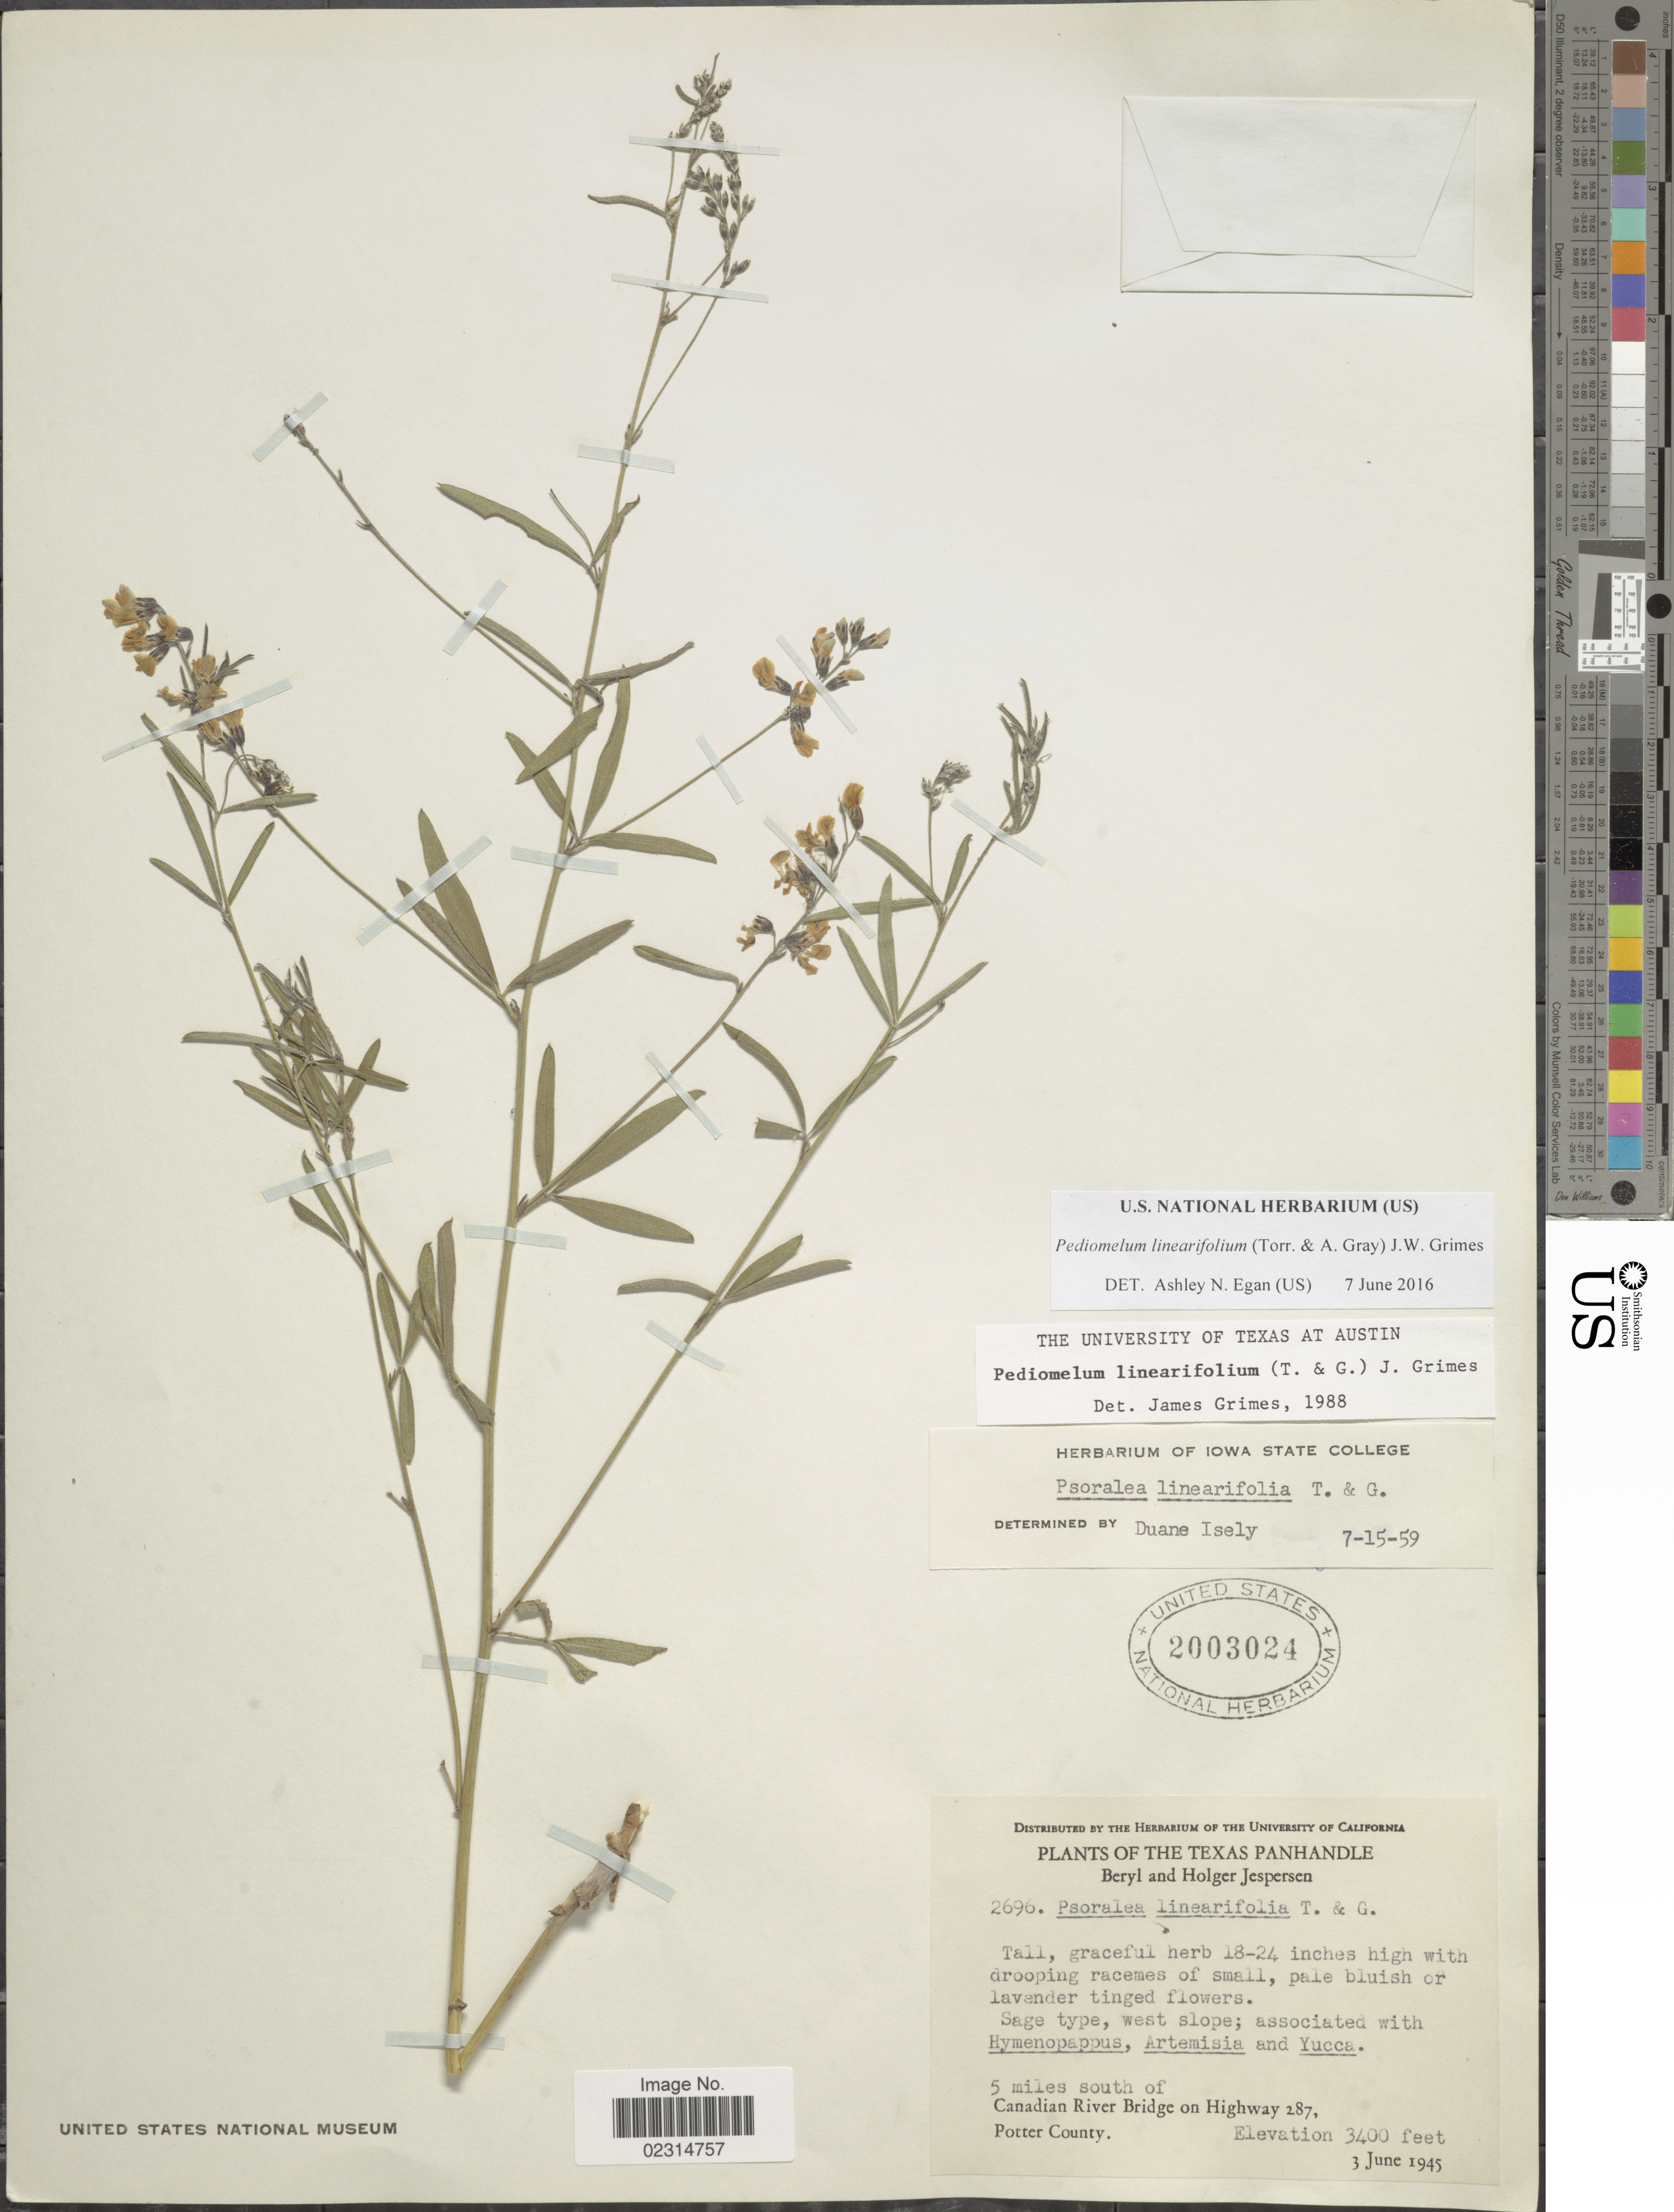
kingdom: Plantae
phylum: Tracheophyta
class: Magnoliopsida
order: Fabales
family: Fabaceae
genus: Pediomelum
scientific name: Pediomelum linearifolium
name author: (Torr. & A. Gray) J.W. Grimes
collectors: B. Jespersen & H. Jespersen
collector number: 2696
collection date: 1945-06-03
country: United States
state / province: Texas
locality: The Texas Panhandle, 5 miles south of Canadian River Bridge on Highway 287, Potter County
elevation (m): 1036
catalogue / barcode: US 2003024